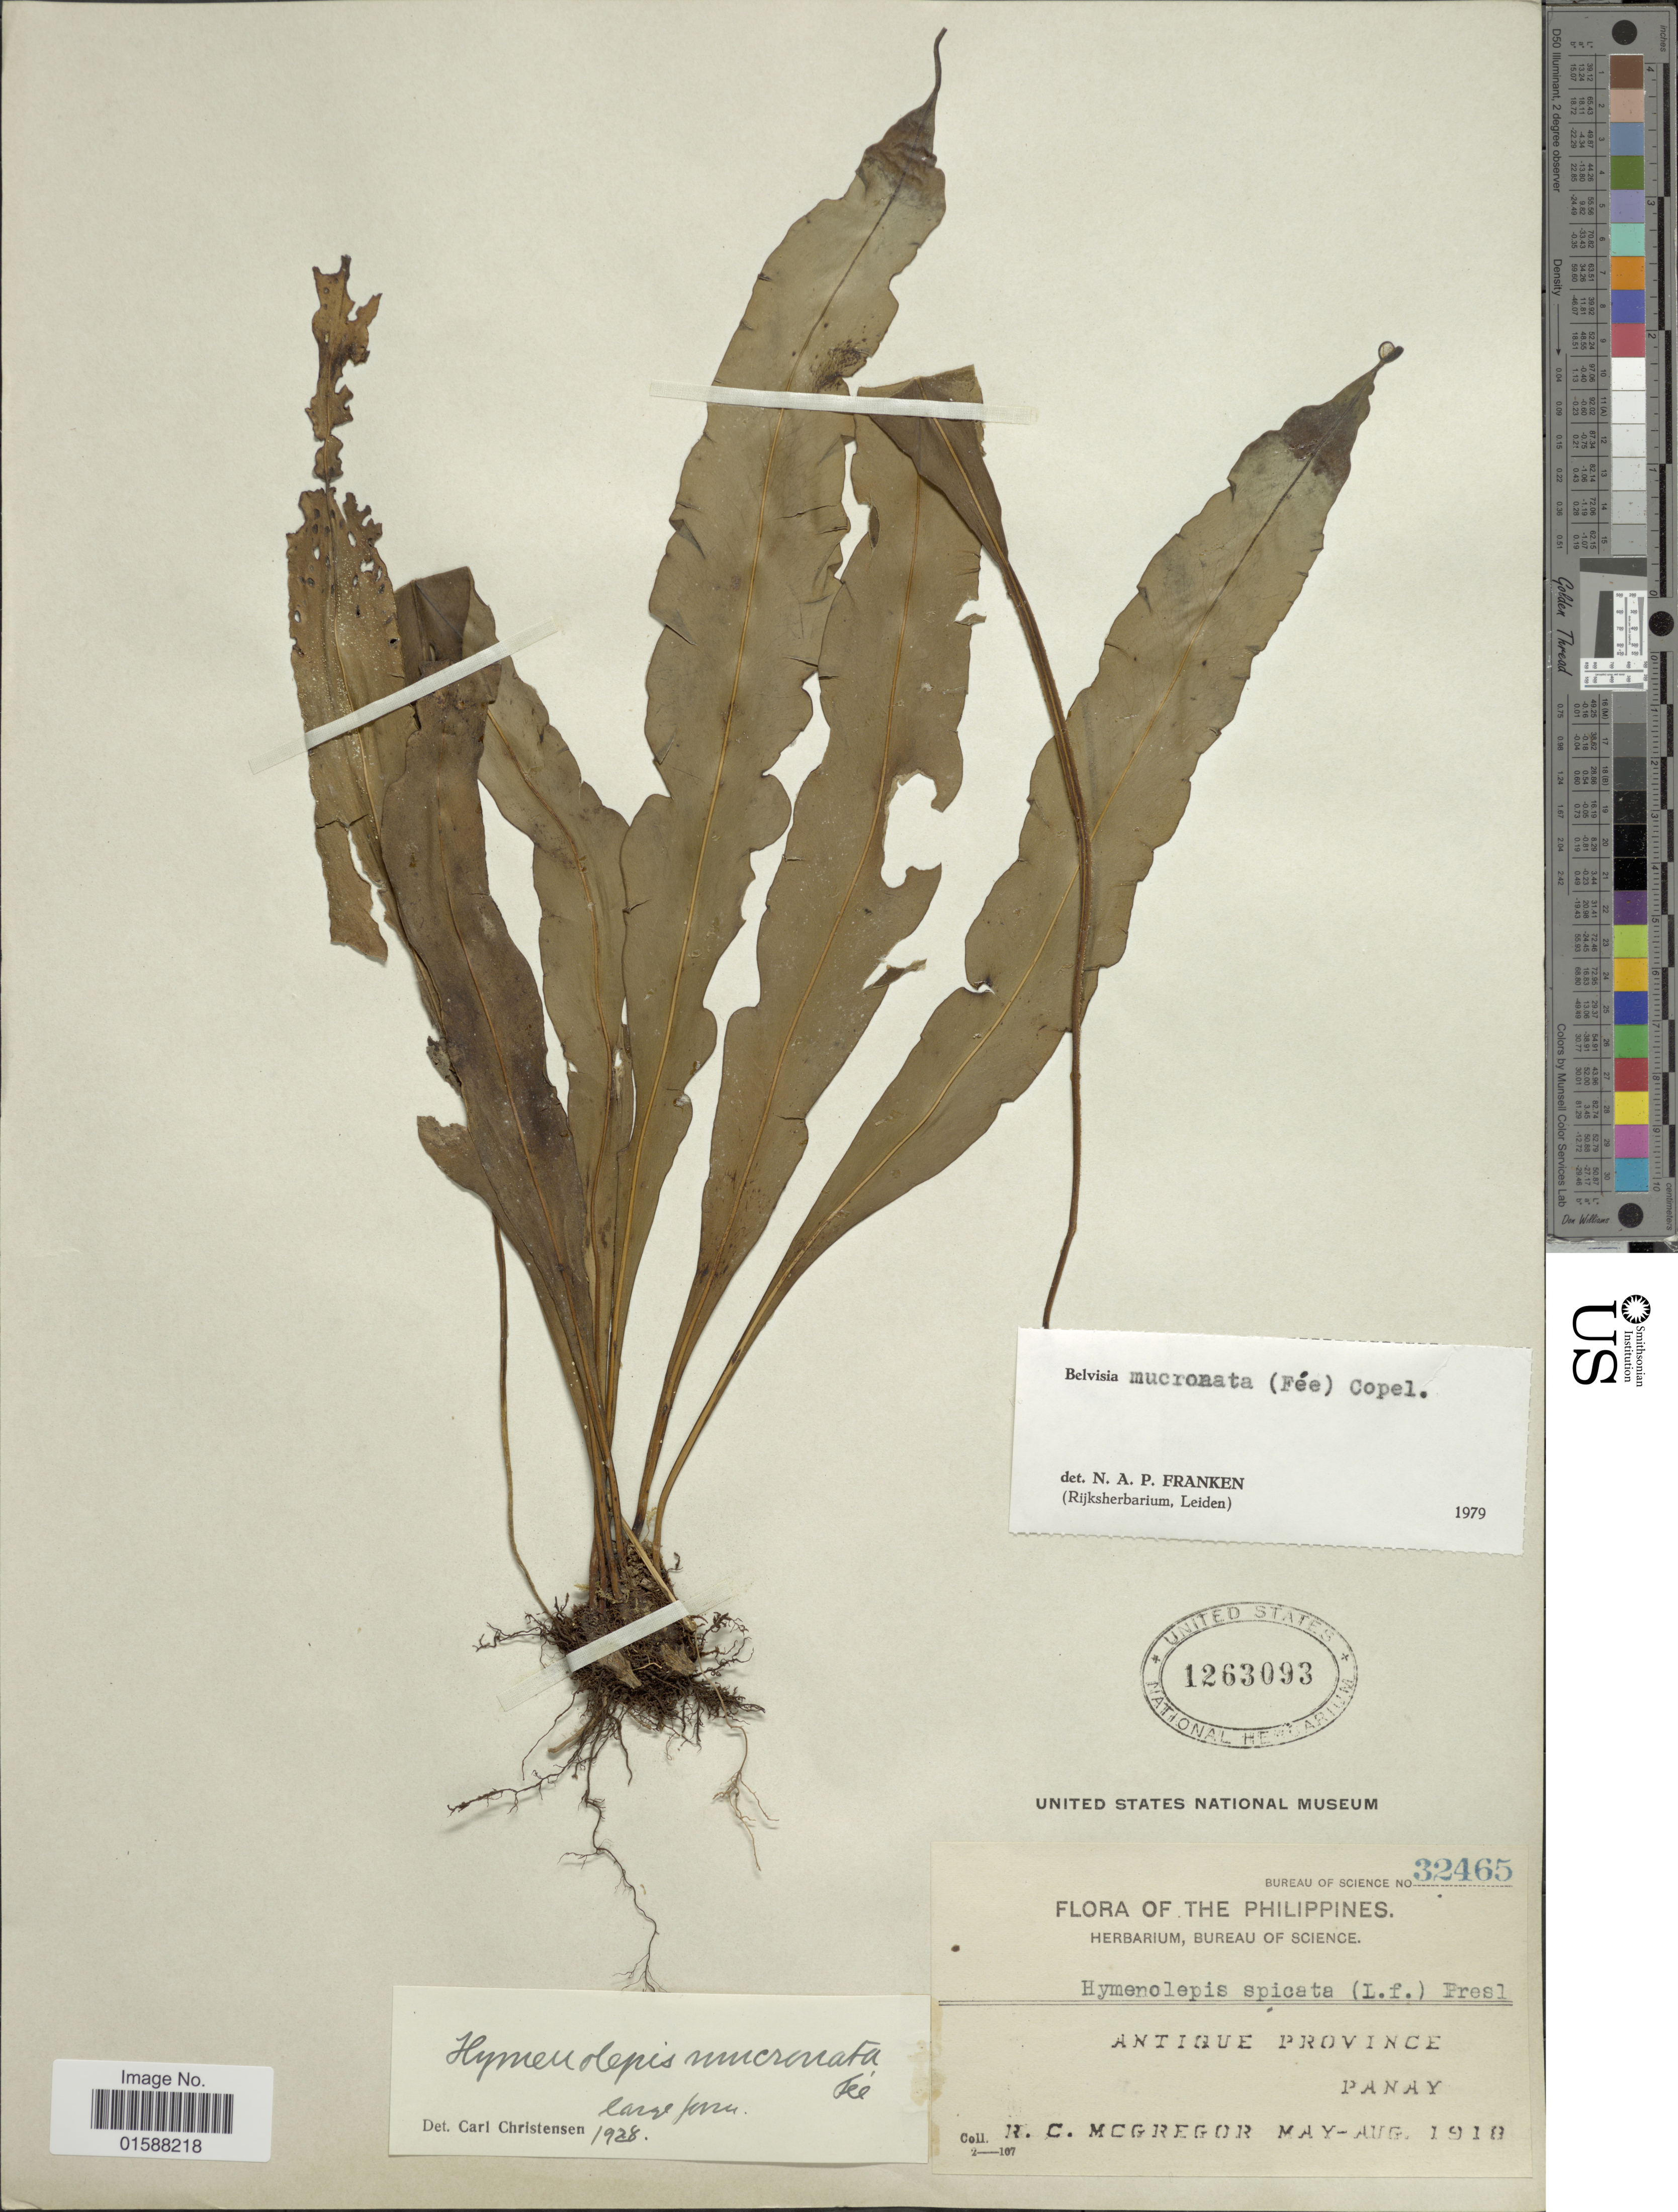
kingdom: Plantae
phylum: Tracheophyta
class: Polypodiopsida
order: Polypodiales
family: Polypodiaceae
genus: Lepisorus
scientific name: Lepisorus mucronatus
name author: (Fée) Li S. Wang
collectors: R. C. McGregor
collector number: Bureau of Science 32465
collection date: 1918-05/1918-08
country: Philippines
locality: Antique Province. Panay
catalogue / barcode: US 1263093